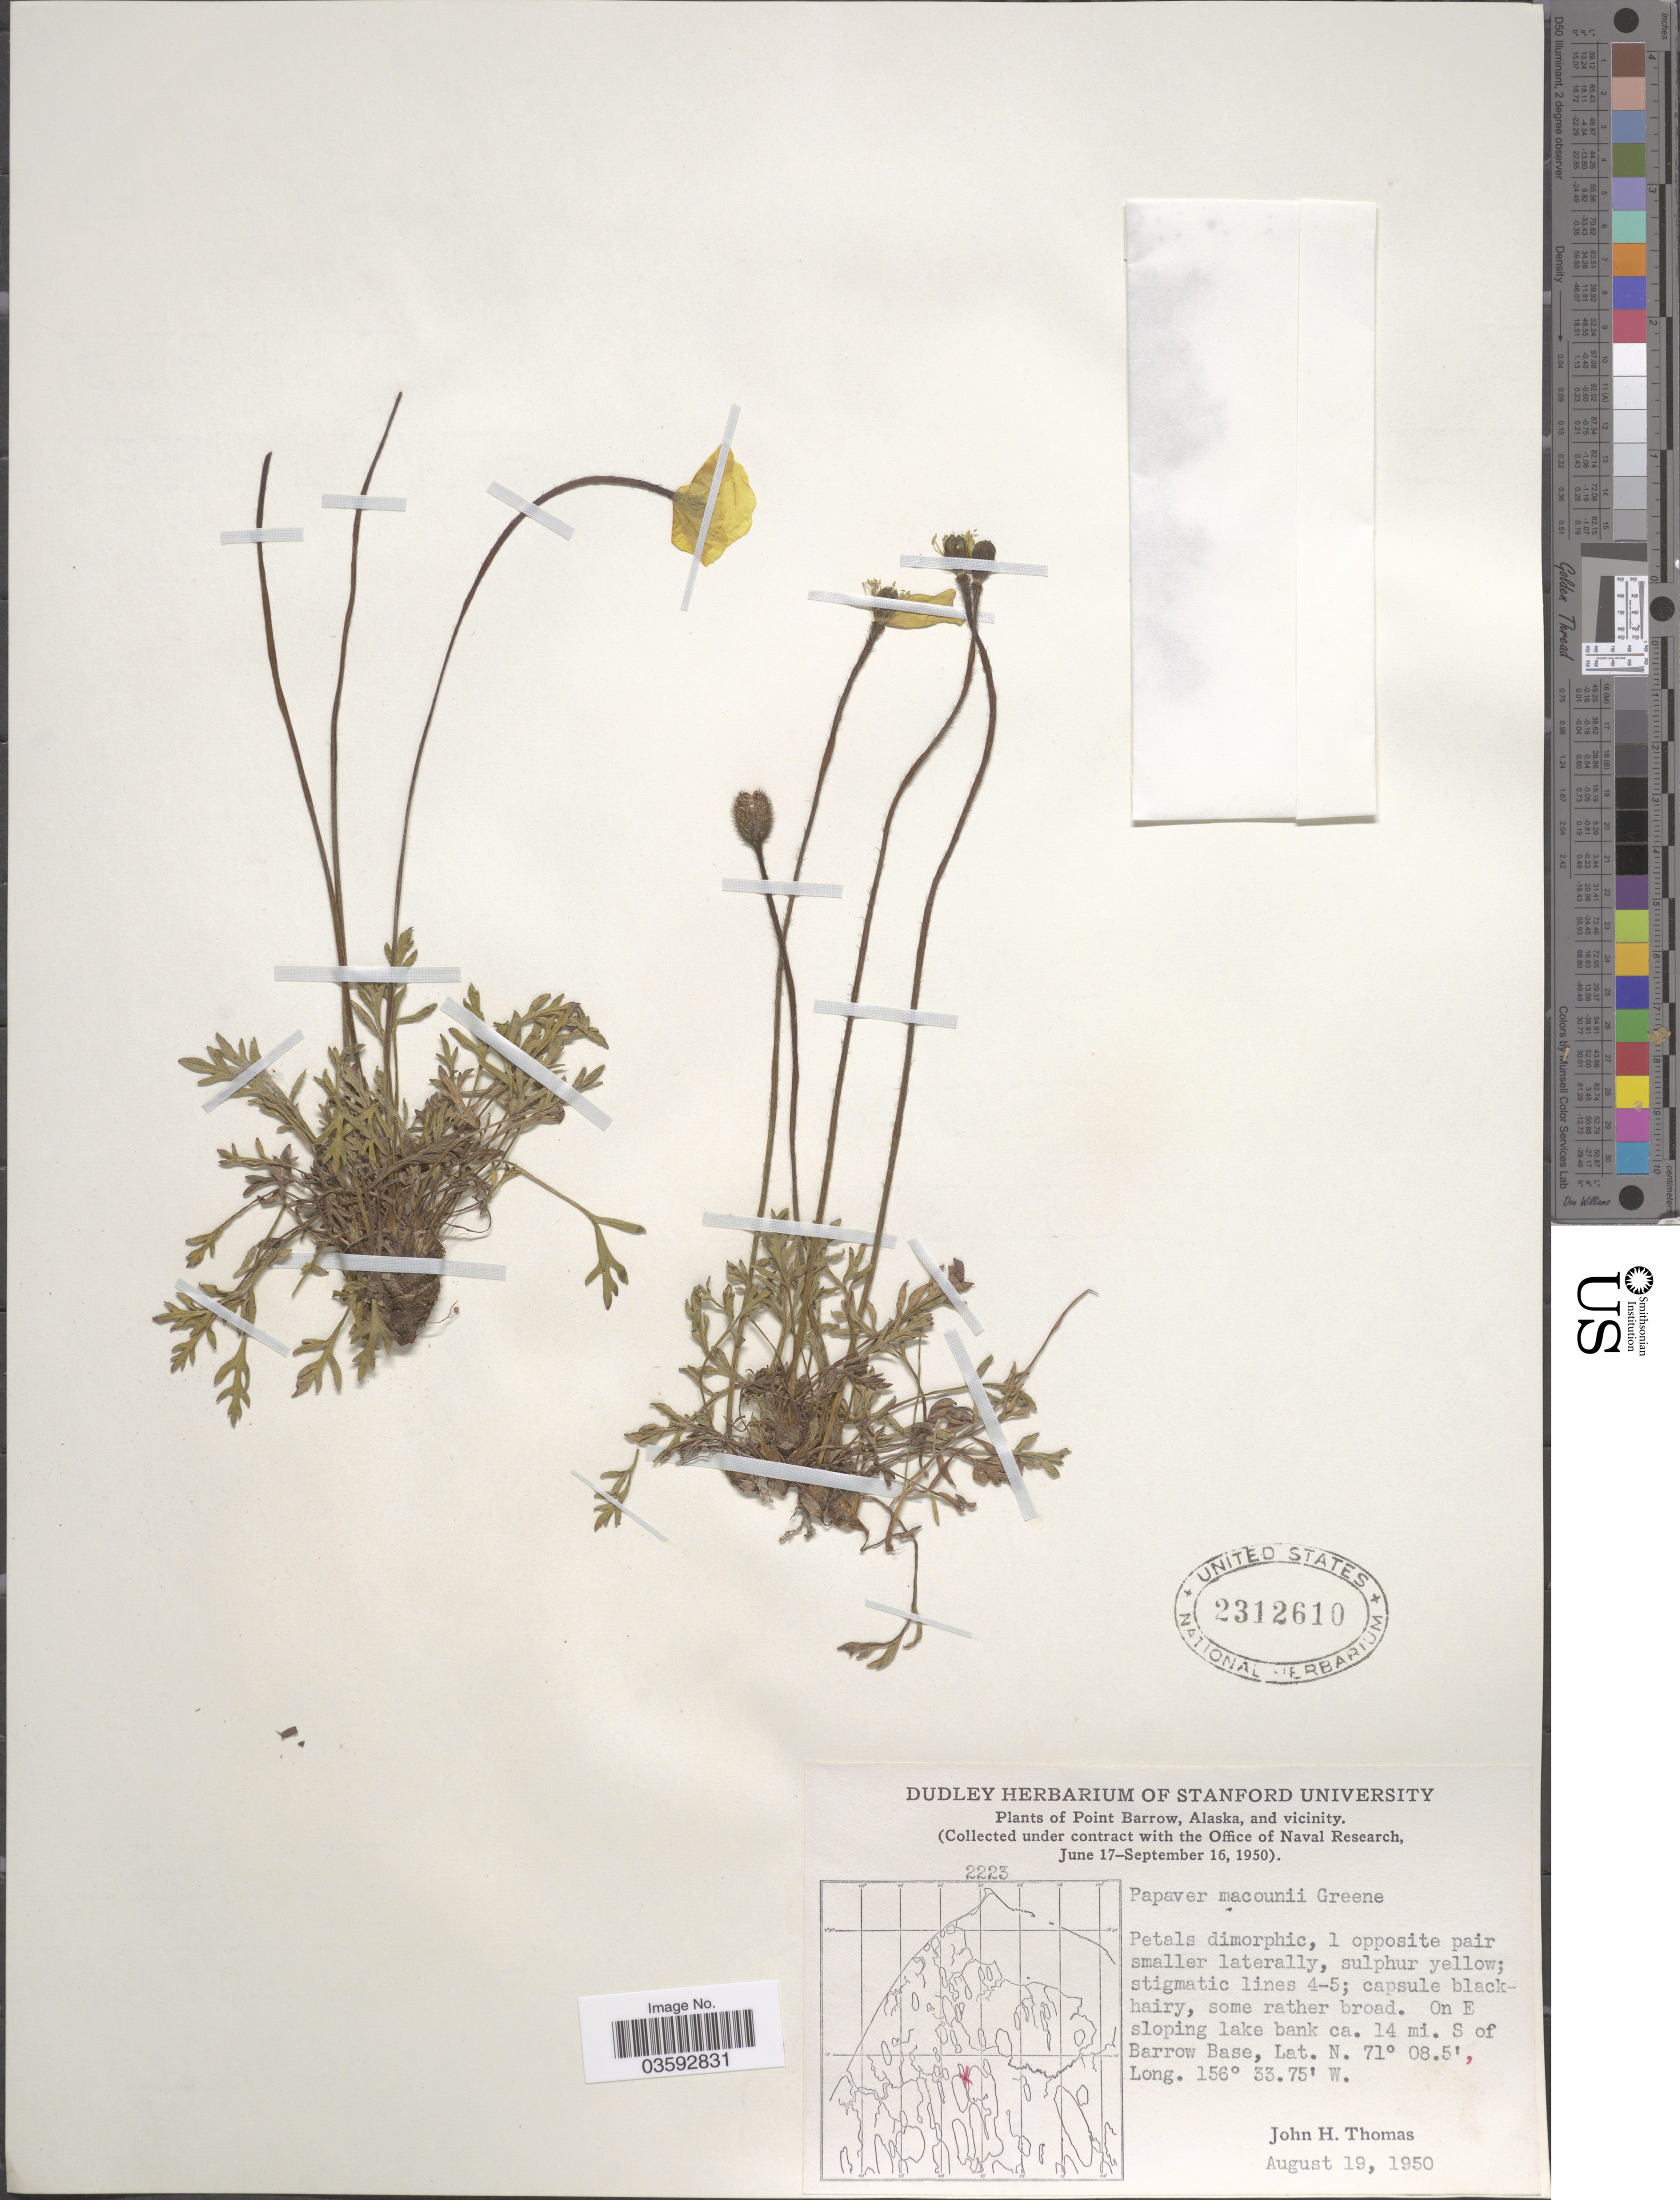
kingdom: Plantae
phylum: Tracheophyta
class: Magnoliopsida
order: Ranunculales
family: Papaveraceae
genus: Papaver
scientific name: Papaver macounii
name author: Greene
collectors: J. H. Thomas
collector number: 2223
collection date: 1950-08-19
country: United States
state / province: Alaska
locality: Point Barrow, and vicinity. On E sloping lake bank ca. 14 mi. S of Barrow Base.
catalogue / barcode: US 2312610